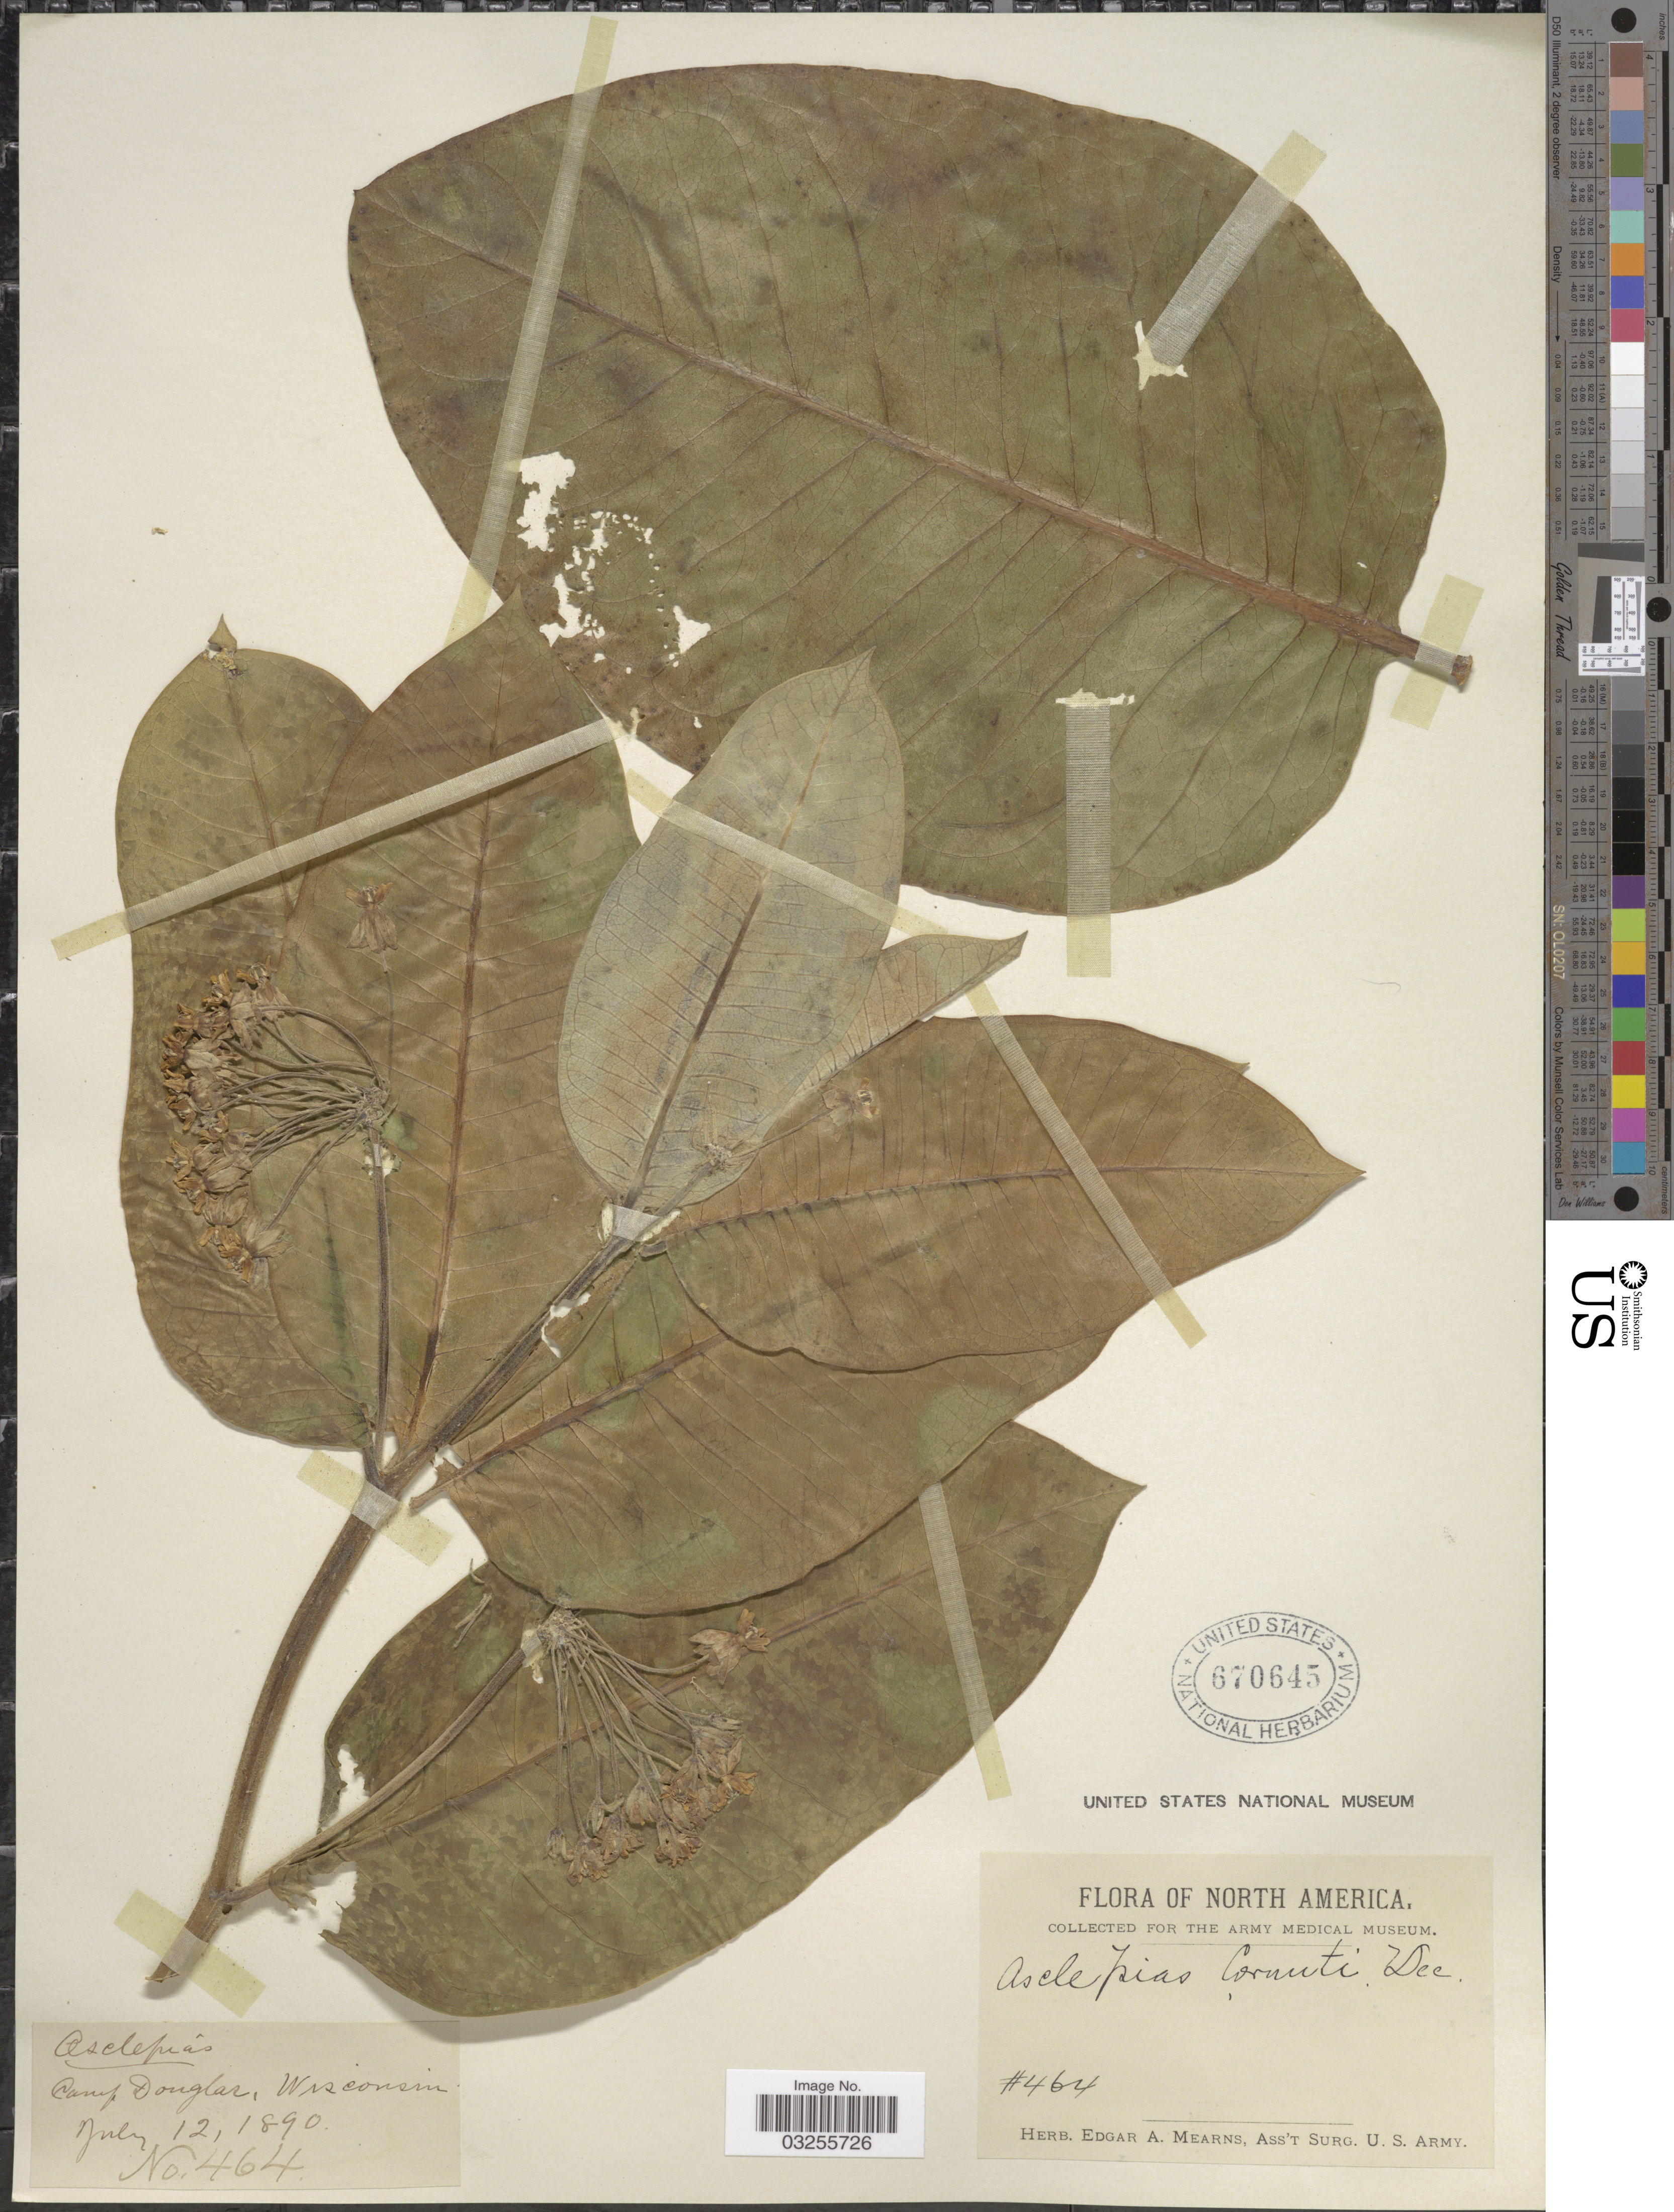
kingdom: Plantae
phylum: Tracheophyta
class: Magnoliopsida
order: Gentianales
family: Apocynaceae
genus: Asclepias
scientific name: Asclepias syriaca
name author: L.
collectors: ex herb. Edgar A. Mearns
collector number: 464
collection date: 1890-07-12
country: United States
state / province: Wisconsin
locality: Camp Douglas.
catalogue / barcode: US 670645